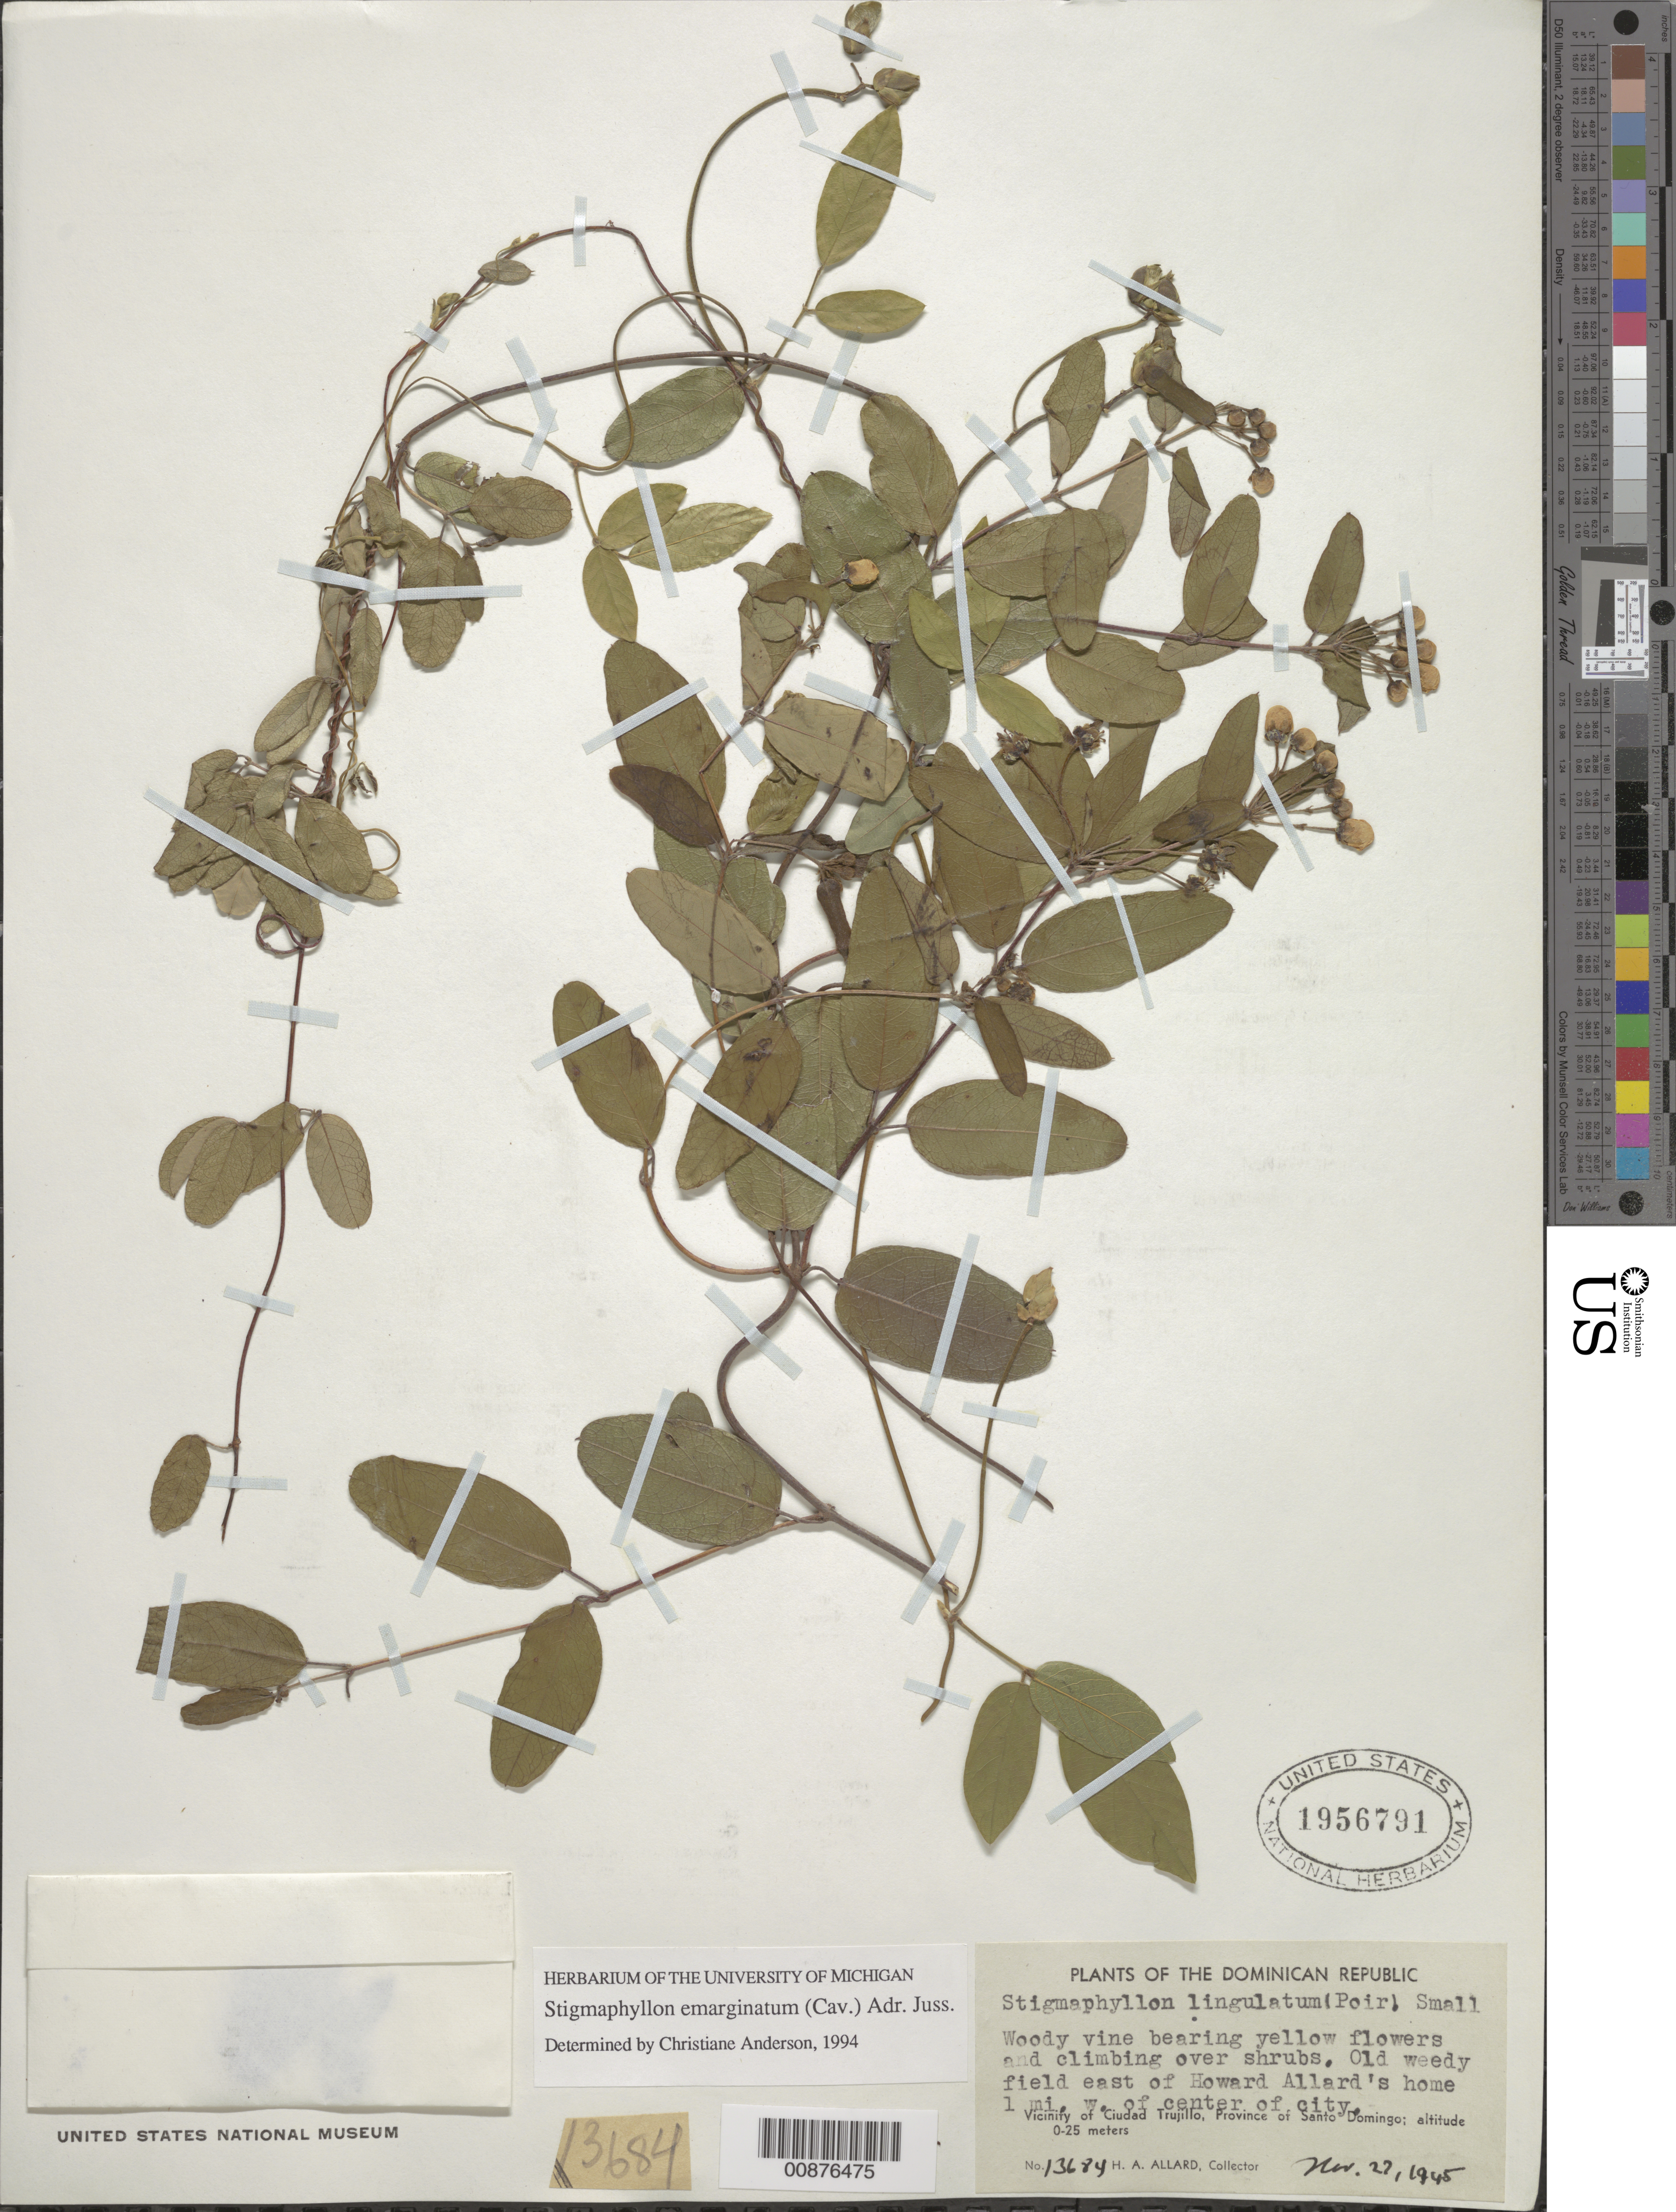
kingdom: Plantae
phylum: Tracheophyta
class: Magnoliopsida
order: Malpighiales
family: Malpighiaceae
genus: Stigmaphyllon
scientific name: Stigmaphyllon emarginatum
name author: (Cav.) A. Juss.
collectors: H. A. Allard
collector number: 13684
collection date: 1945-11-27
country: Dominican Republic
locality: Old weedy field east of Howard Allard's home 1 mi. w. of center of city. Vicinity of Ciudad Trujillo, Province of Santo Domingo.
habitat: old weedy field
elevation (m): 0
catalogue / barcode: US 1956791